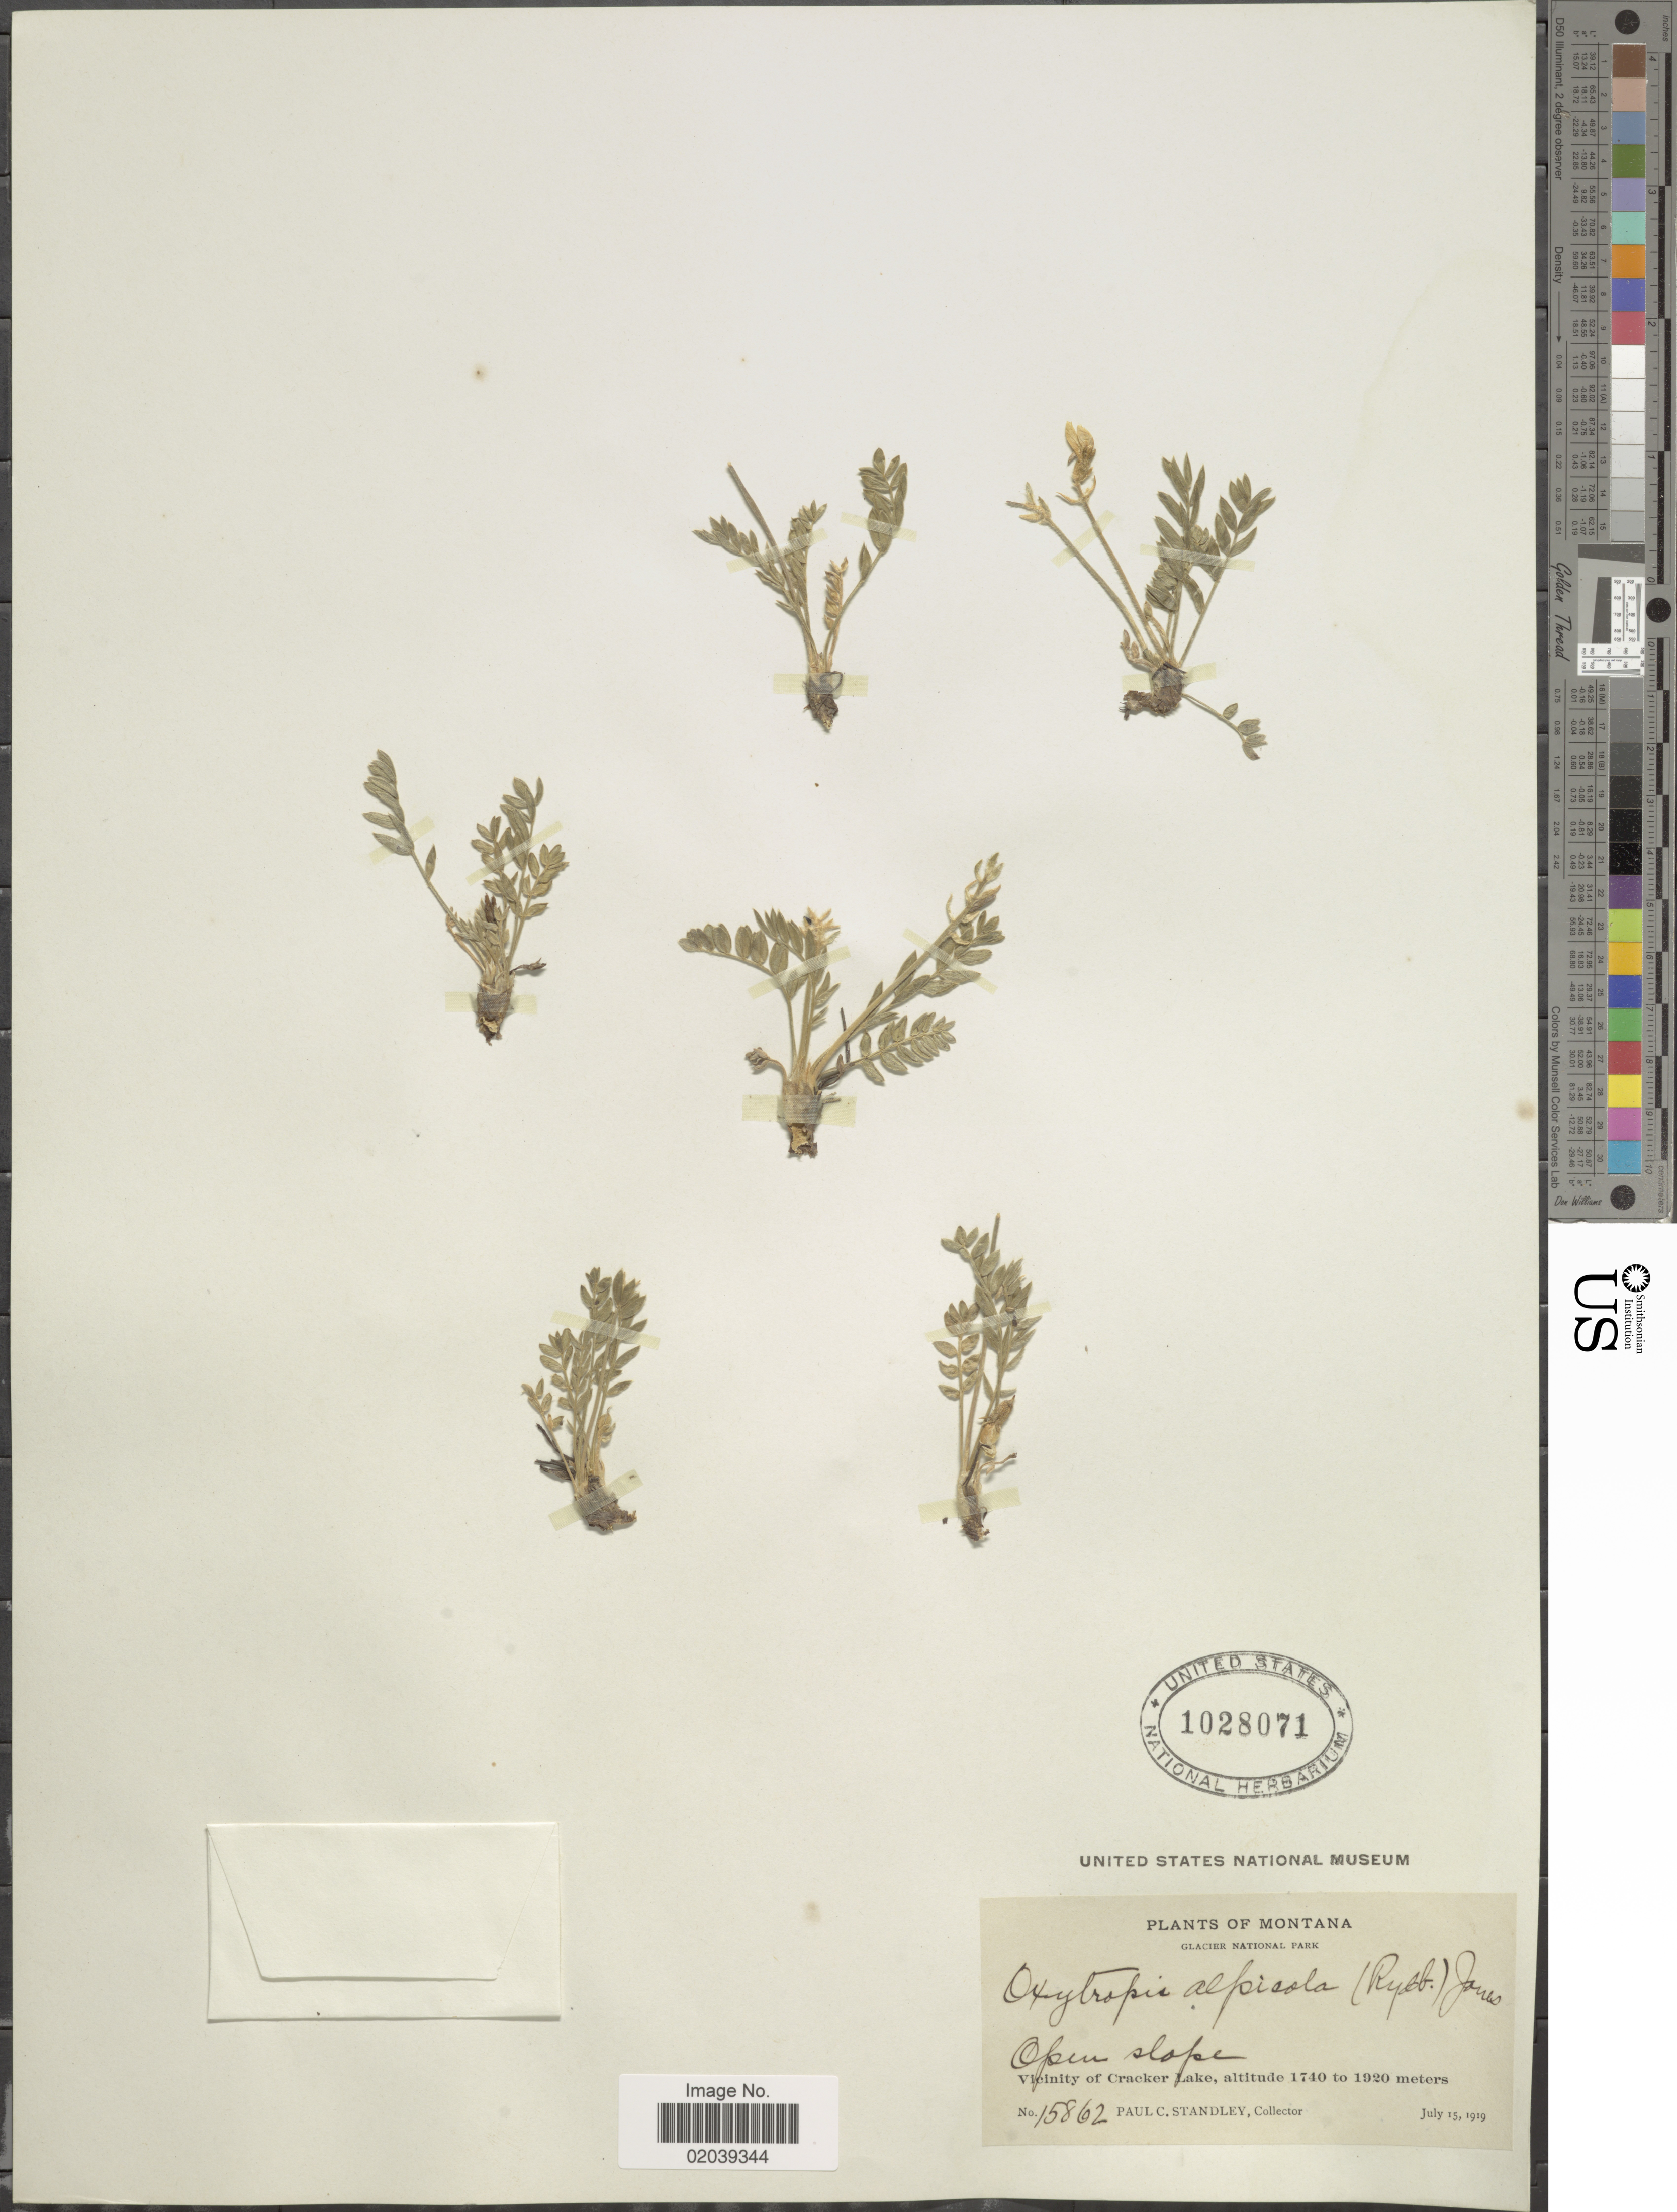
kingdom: Plantae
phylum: Tracheophyta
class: Magnoliopsida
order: Fabales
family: Fabaceae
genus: Oxytropis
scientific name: Oxytropis campestris var. cusickii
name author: (Greenm.) Barneby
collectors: P. C. Standley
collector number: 15862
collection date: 1919-07-15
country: United States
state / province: Montana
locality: Glacier National Park. Vicinity of Cracker Lake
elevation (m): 1740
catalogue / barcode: US 1028071